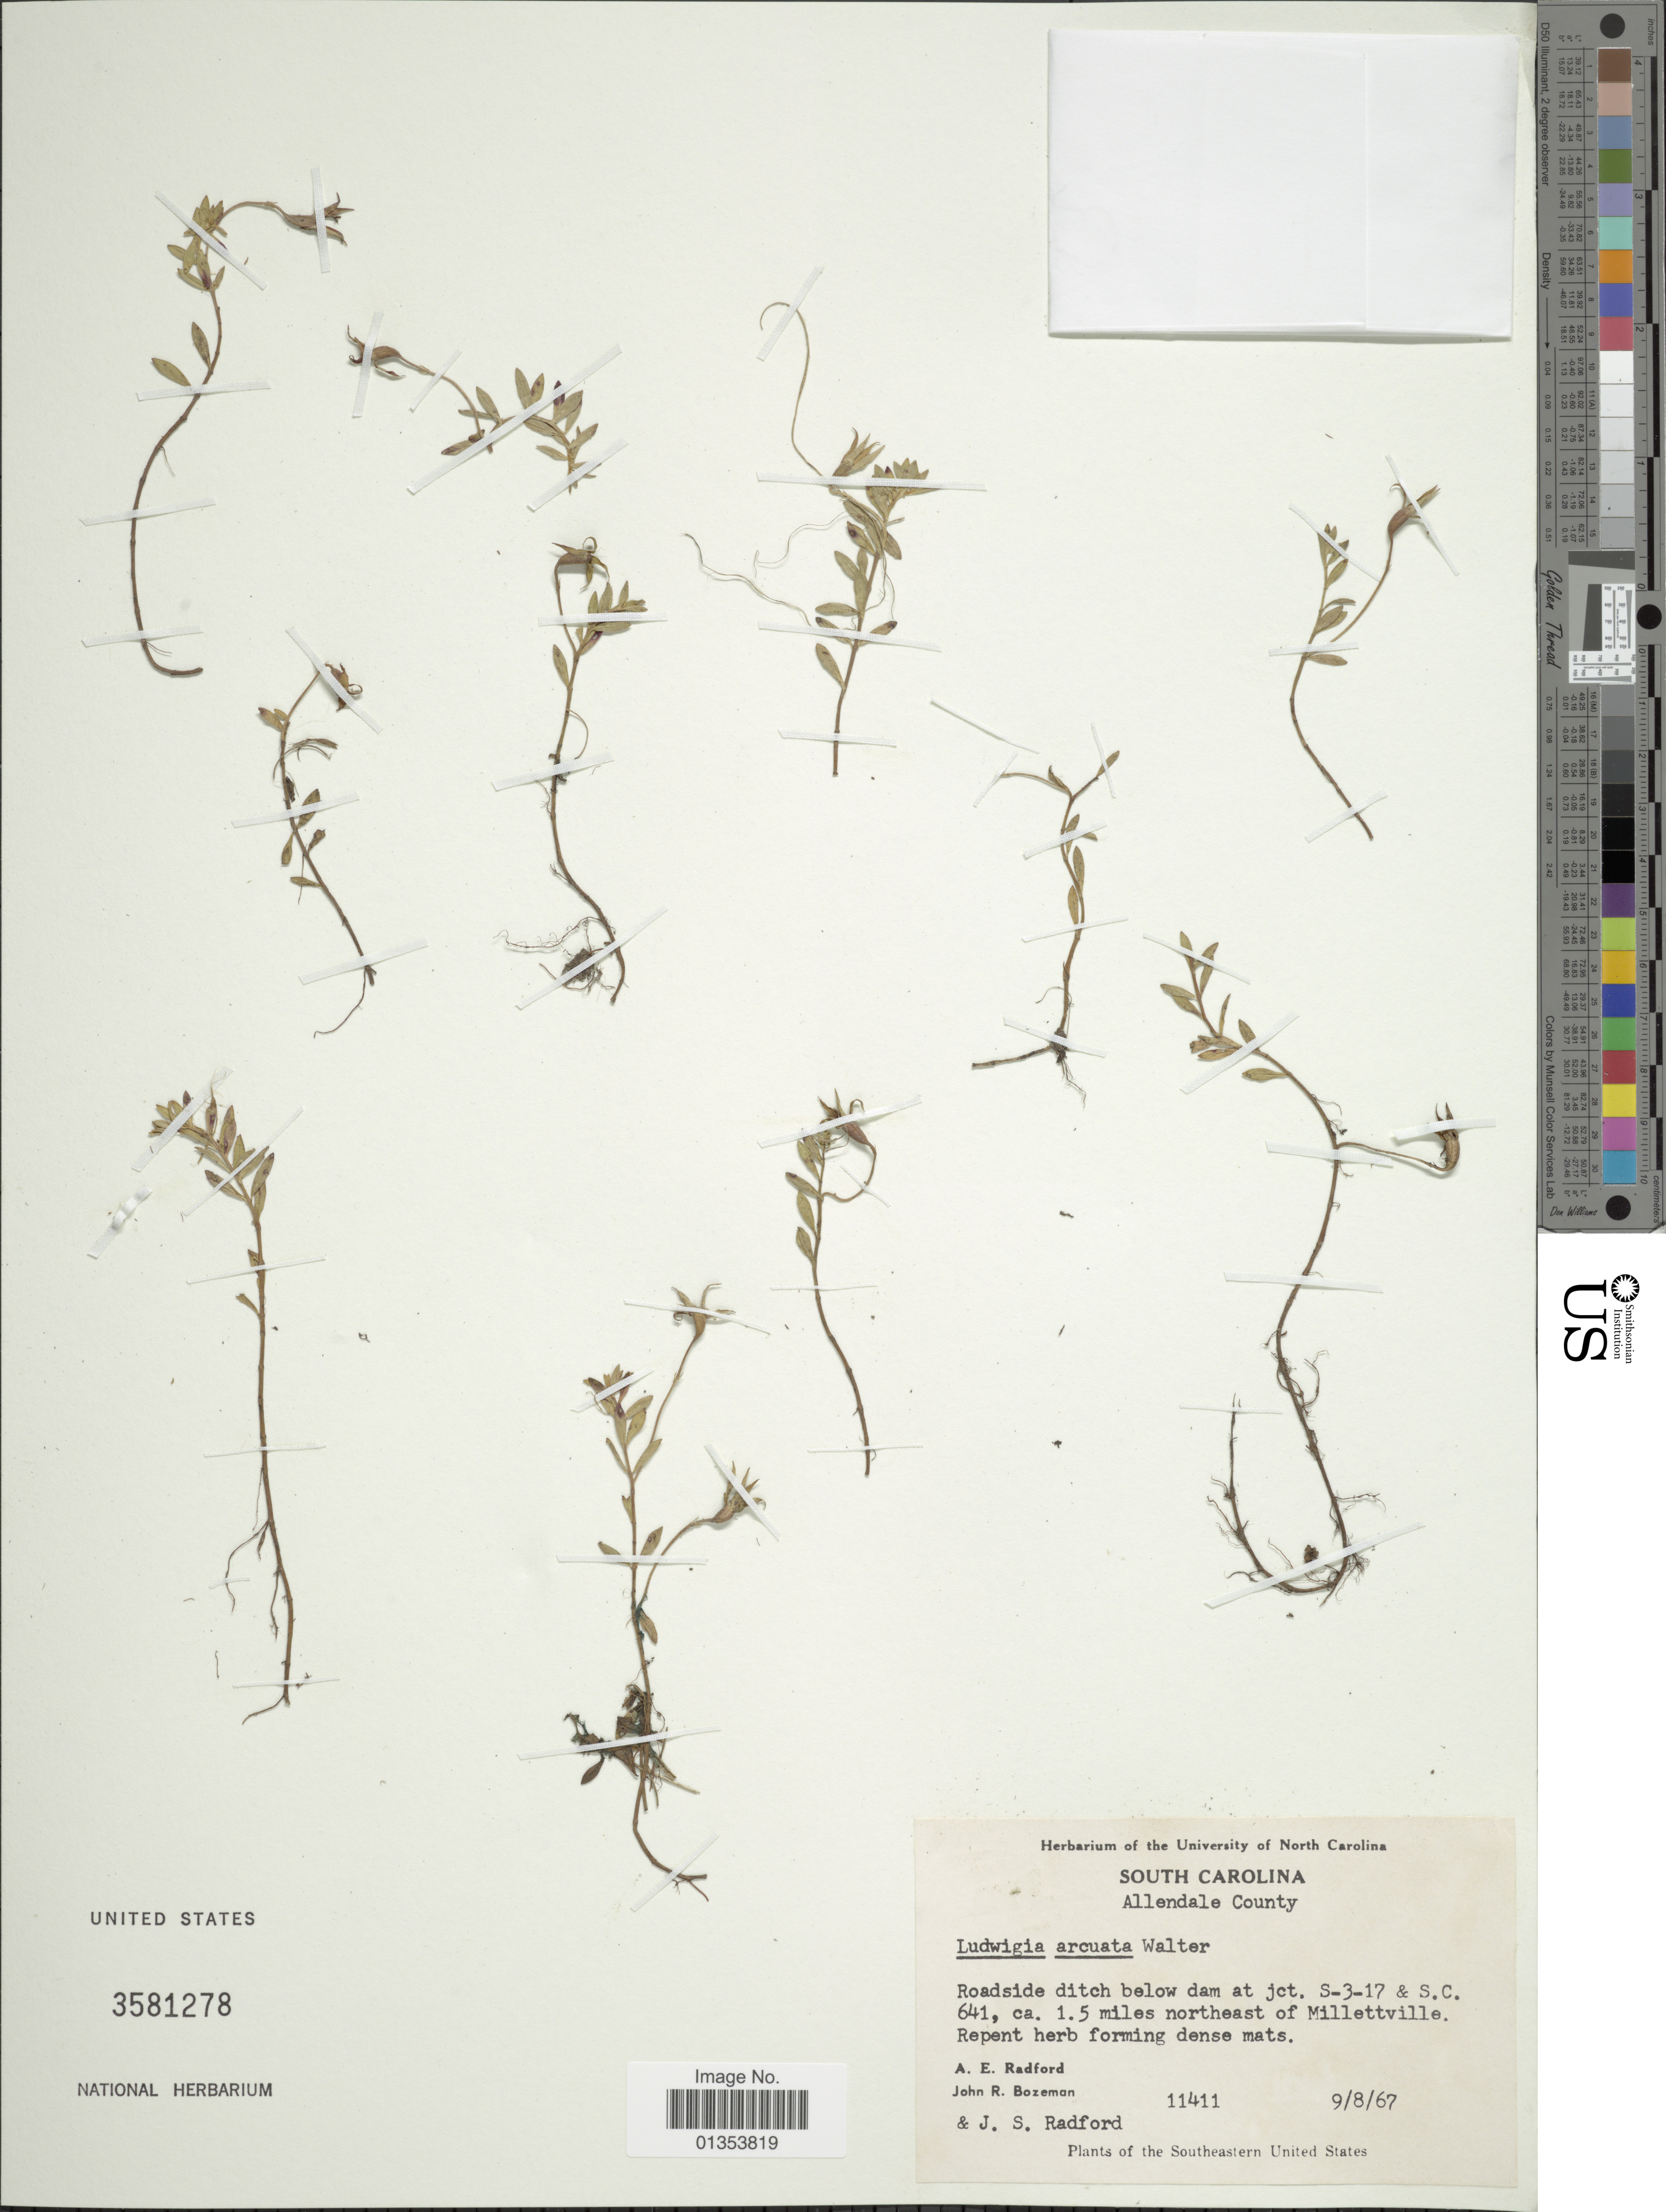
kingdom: Plantae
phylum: Tracheophyta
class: Magnoliopsida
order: Myrtales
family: Onagraceae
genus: Ludwigia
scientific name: Ludwigia arcuata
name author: Walter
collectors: A. E. Radford, J. R. Bozeman & J. S. Radford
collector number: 11411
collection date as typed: Transcribed d/m/y: 9/8/67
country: United States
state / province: South Carolina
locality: Allendale County. 1.5 miles northeast of Millettville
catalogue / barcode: US 3581278